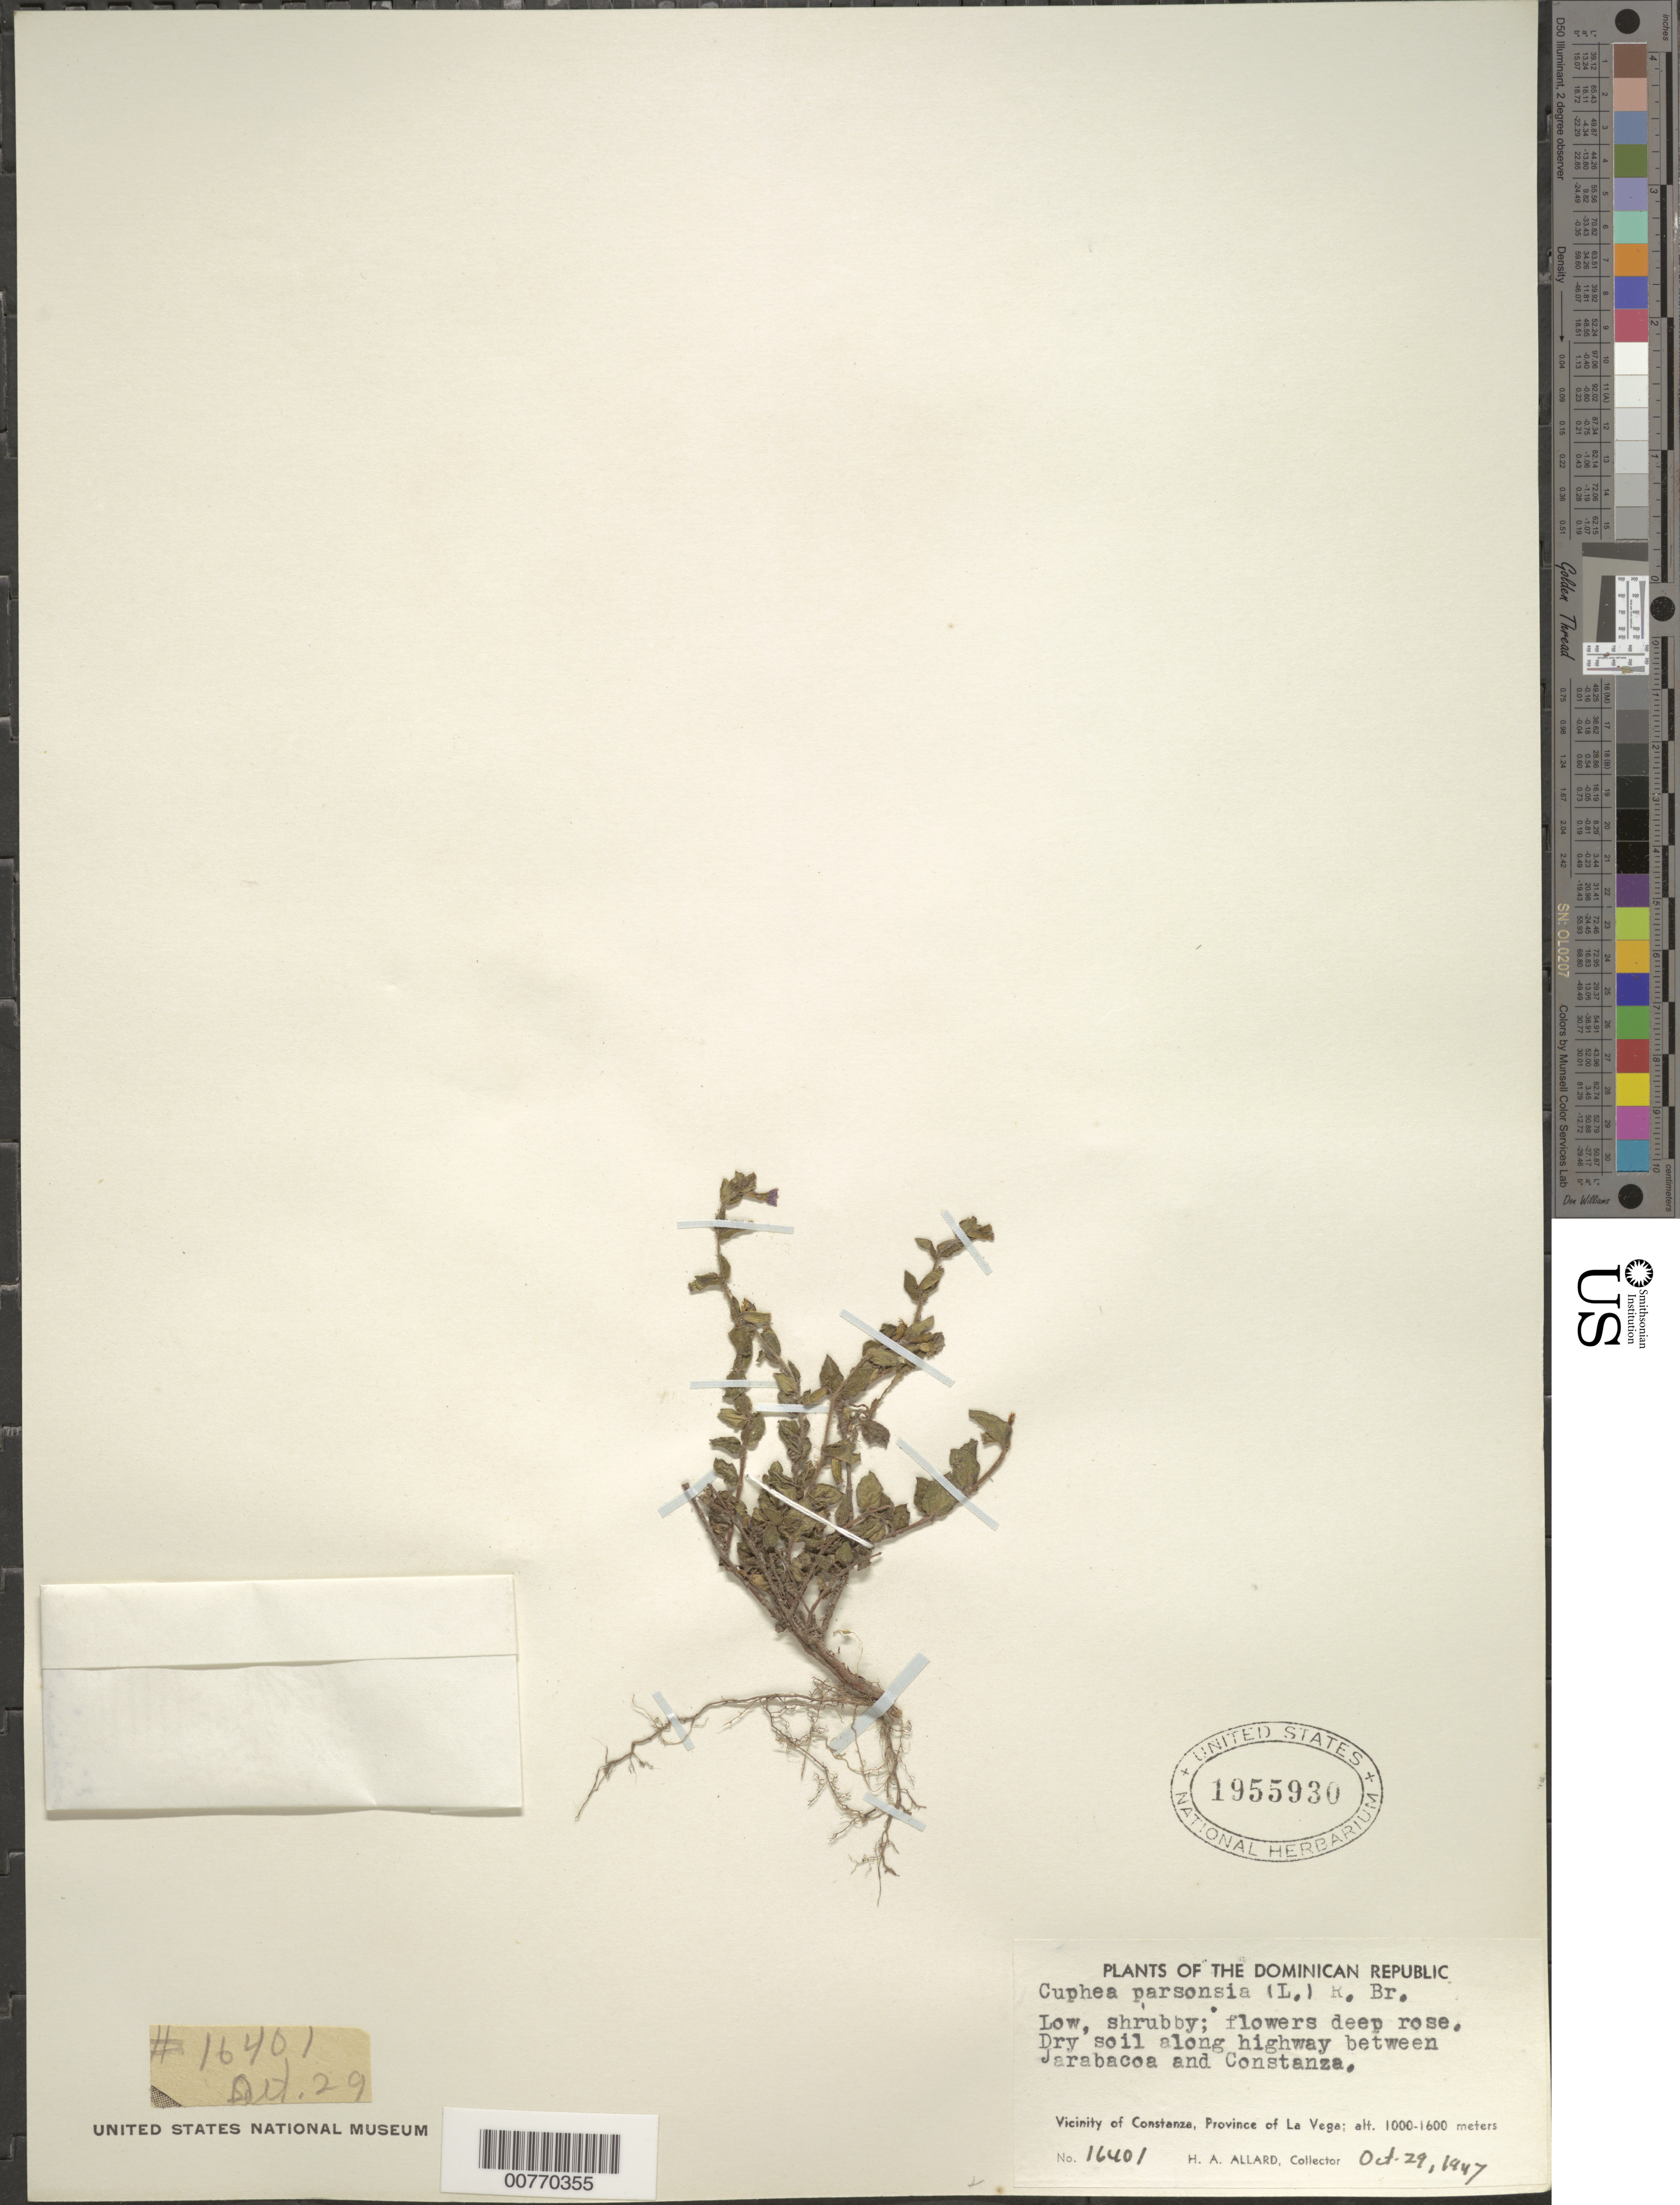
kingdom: Plantae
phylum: Tracheophyta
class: Magnoliopsida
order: Myrtales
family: Lythraceae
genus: Cuphea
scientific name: Cuphea parsonsia var. parsonsia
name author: (L.) R. Br. ex Steud.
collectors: H. A. Allard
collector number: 16401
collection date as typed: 29 Oct 1947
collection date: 1947-10-29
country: Dominican Republic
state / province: La Vega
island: Hispaniola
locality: Vicinity of Constanza, along highway between Jarabacoa and Constanza.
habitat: Dry soil.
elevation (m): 1000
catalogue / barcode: US 1955930